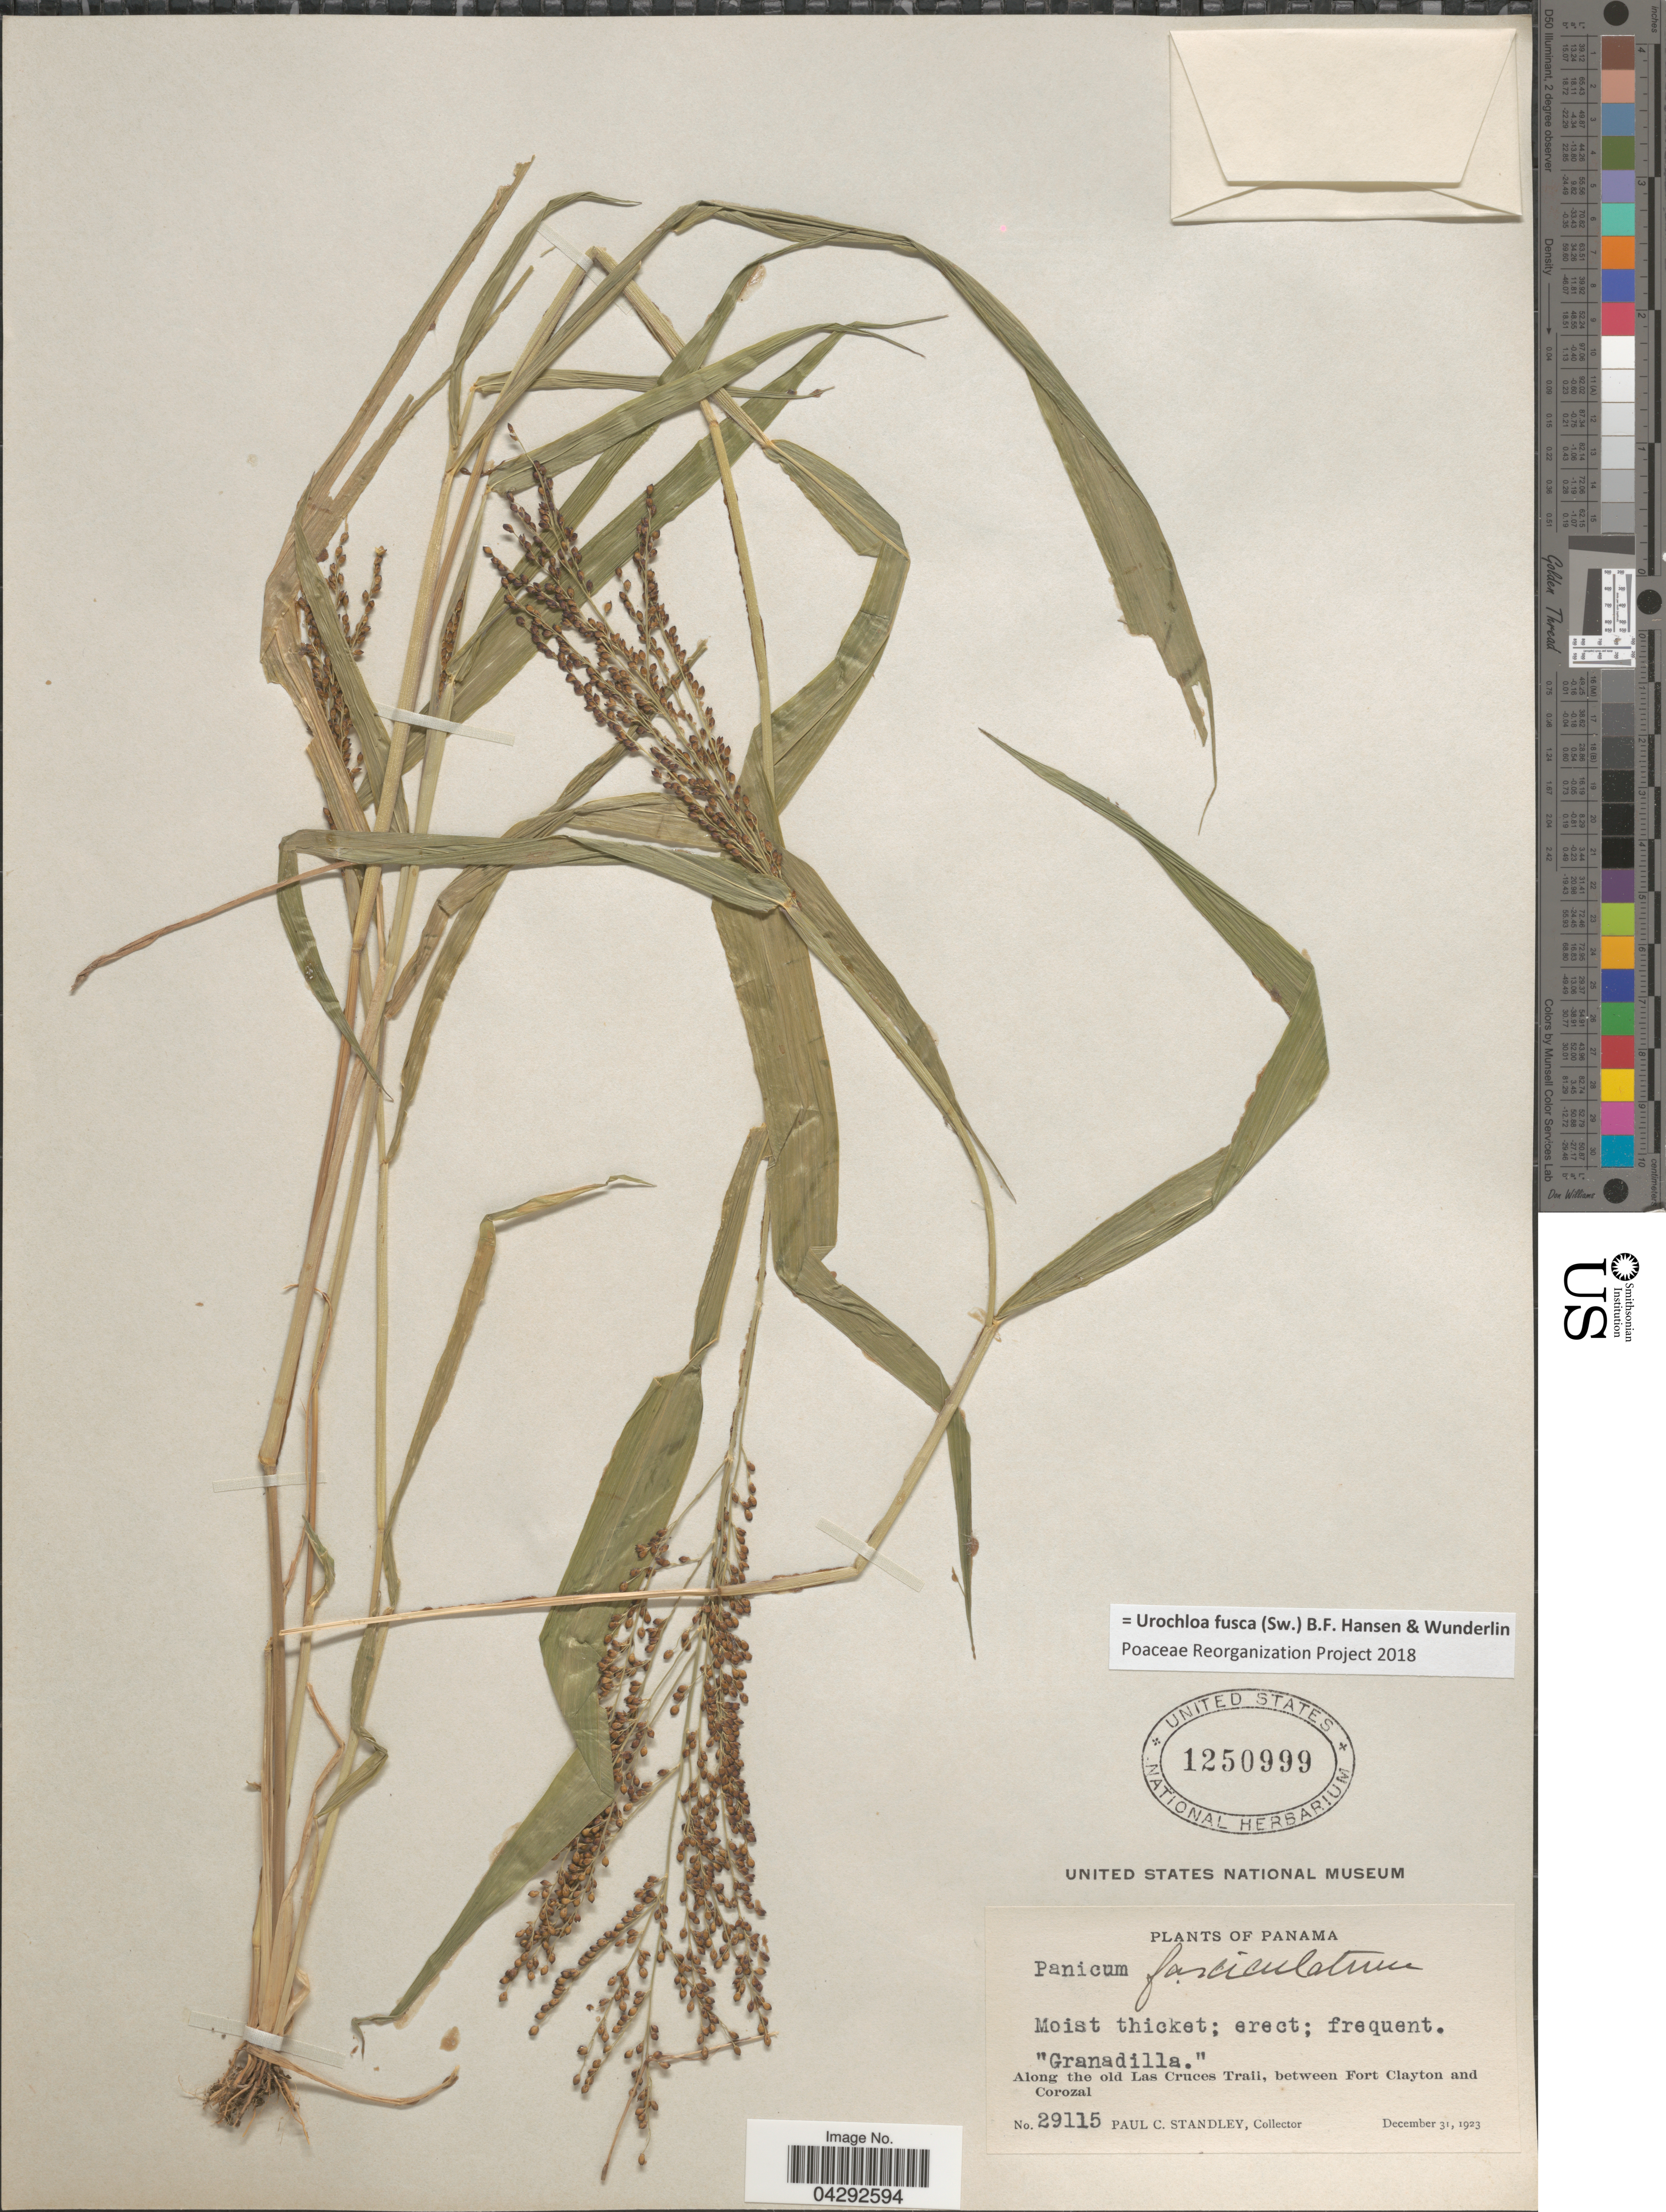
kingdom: Plantae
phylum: Tracheophyta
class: Liliopsida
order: Poales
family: Poaceae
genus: Urochloa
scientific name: Urochloa fusca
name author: (Sw.) B.F. Hansen & Wunderlin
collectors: P. C. Standley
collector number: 29115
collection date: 1923-12-31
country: Panama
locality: Along the old Las Cruces Trail, between Fort Clayton and Corozal.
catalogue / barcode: US 1250999